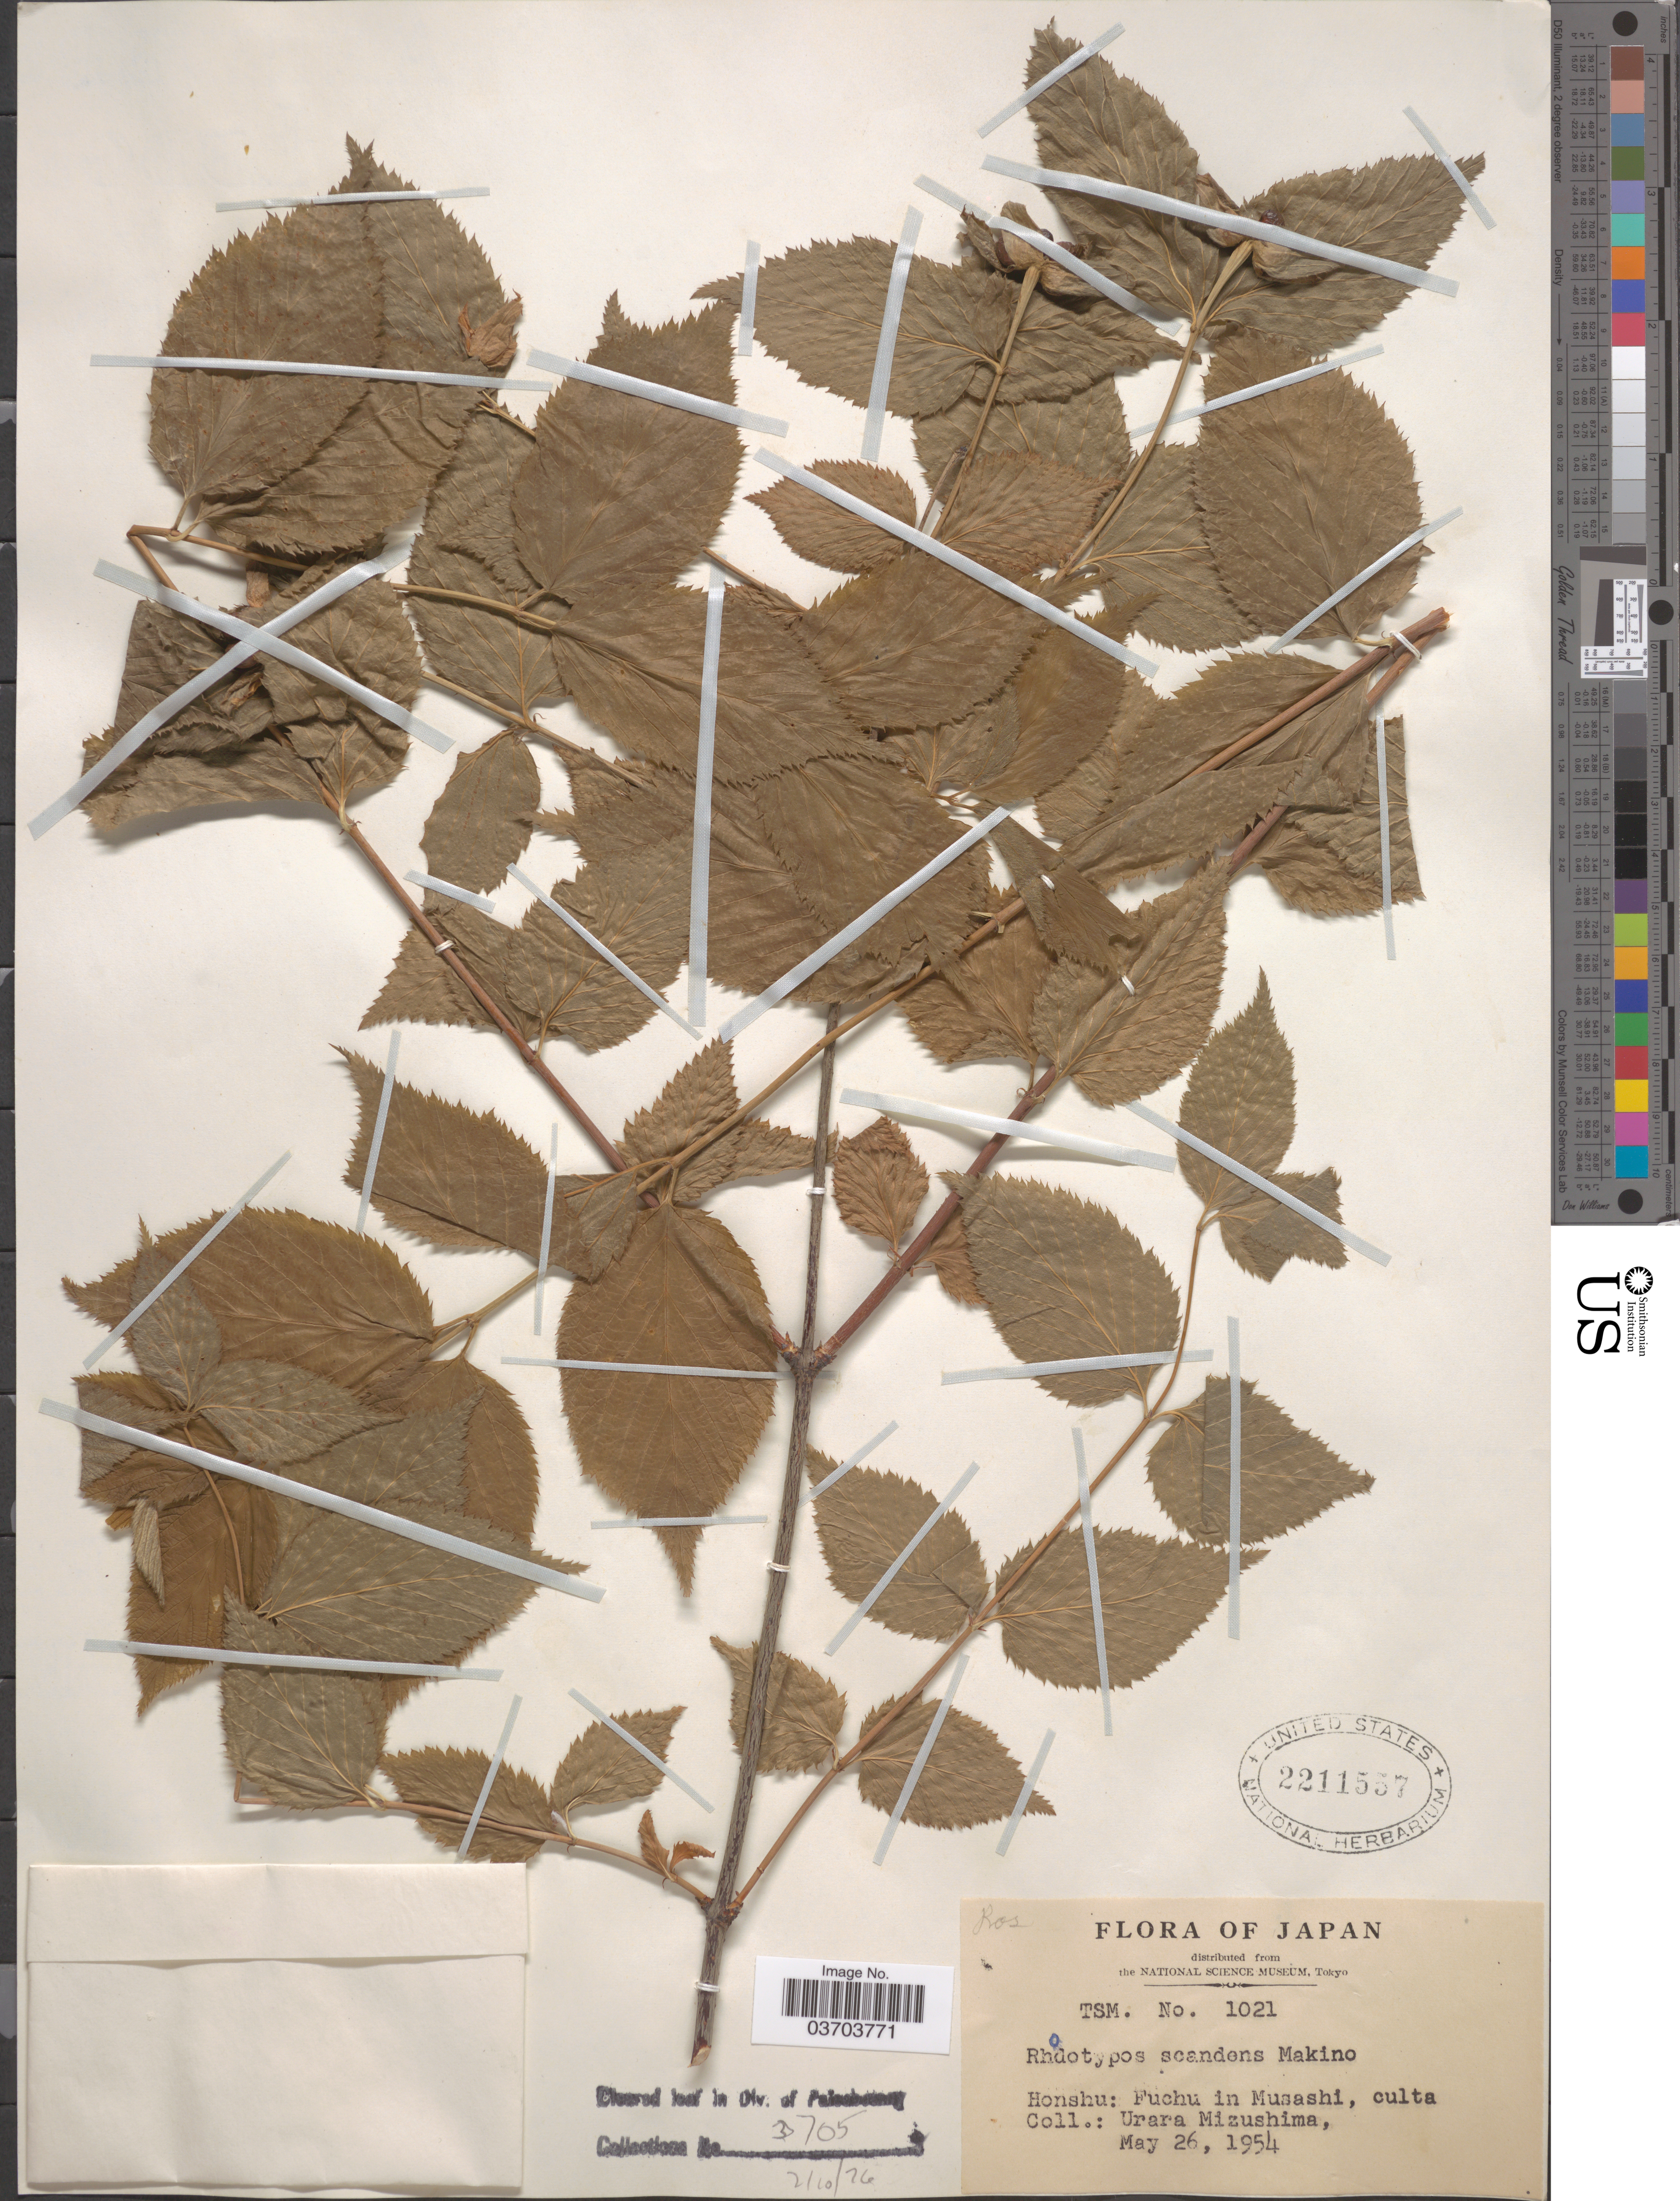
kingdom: Plantae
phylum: Tracheophyta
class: Magnoliopsida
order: Rosales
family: Rosaceae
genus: Rhodotypos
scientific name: Rhodotypos scandens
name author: (Thunb.) Makino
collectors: U. Mizushima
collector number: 1021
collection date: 1954-05-26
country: Japan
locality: Honshu: Fuchu in Musashi.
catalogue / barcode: US 2211557